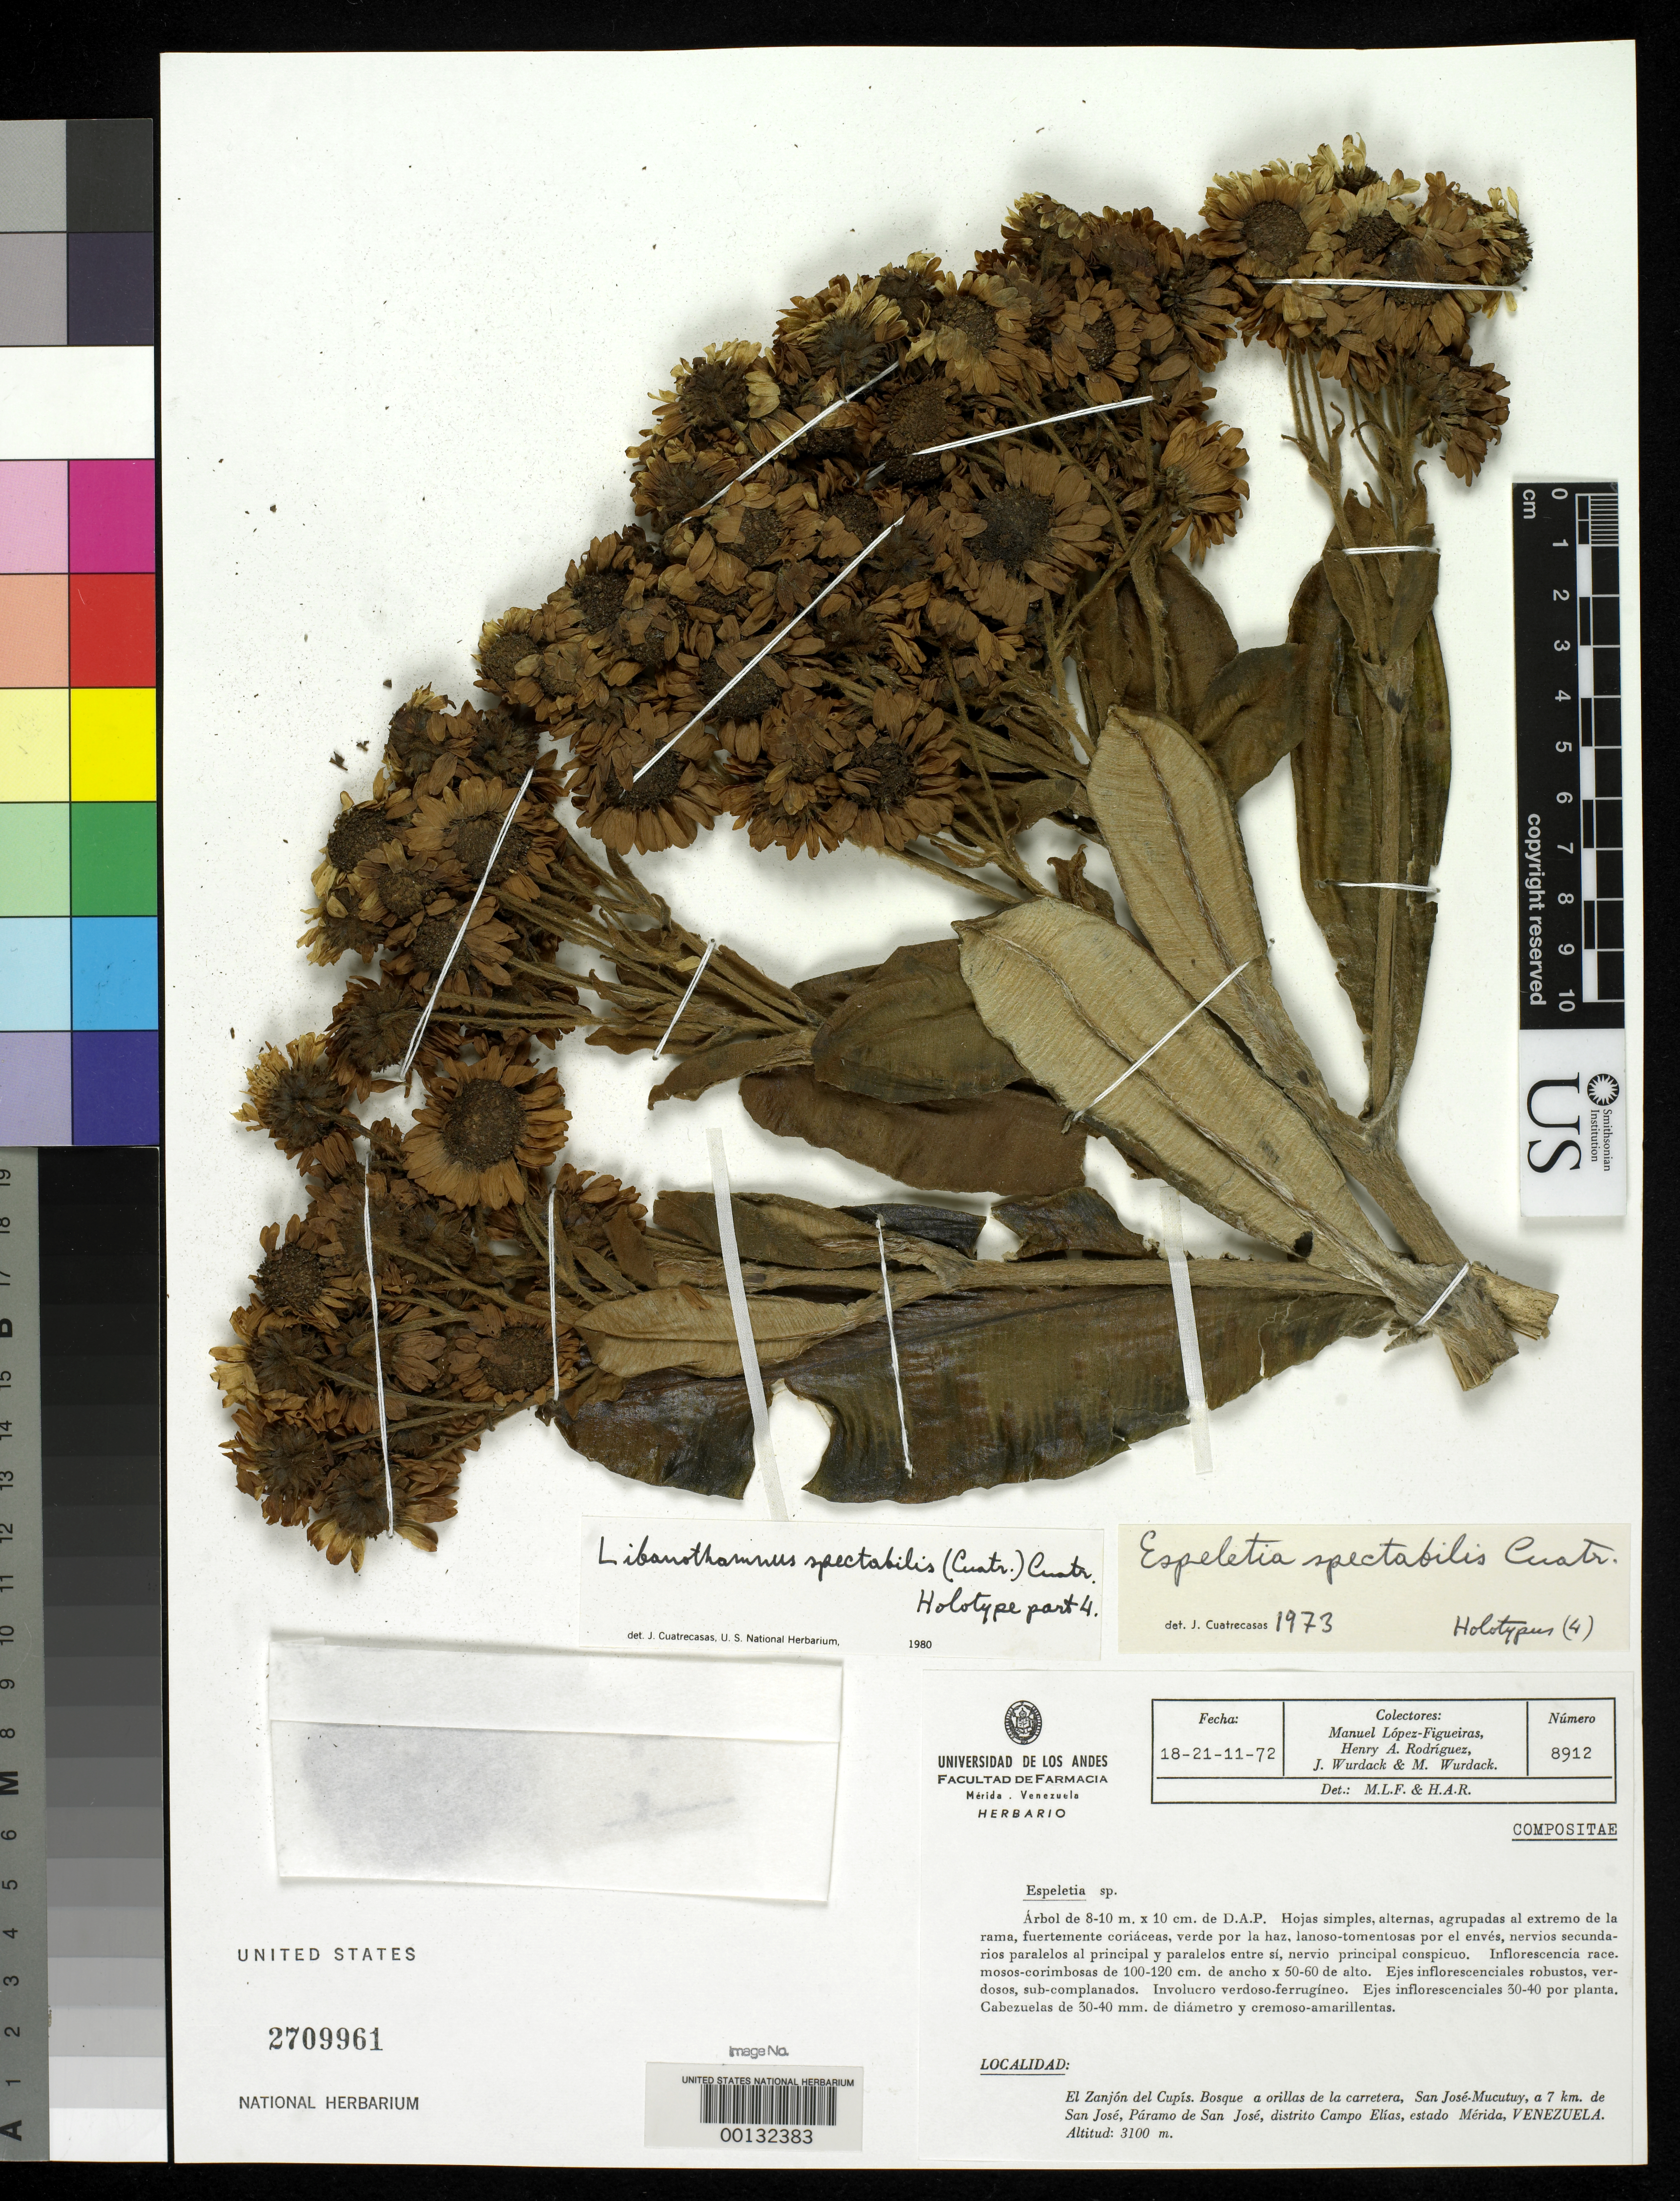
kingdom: Plantae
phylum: Tracheophyta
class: Magnoliopsida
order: Asterales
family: Asteraceae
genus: Espeletia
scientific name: Espeletia spectabilis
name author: Cuatrec.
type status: Holotype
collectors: M. López Figueiras, H. A. Rodriguez, J. J. Wurdack & M. L. Wurdack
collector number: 8912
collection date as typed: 18 Nov 1972 to 21 Nov 1972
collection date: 1972-11-18/1972-11-21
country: Venezuela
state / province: Mérida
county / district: Campo Elias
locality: El Zanjon del Cupis, San Jose - Mucutuy, 7 km de San Jose, Páramo de San Jose.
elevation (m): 3100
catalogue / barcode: US 2709961